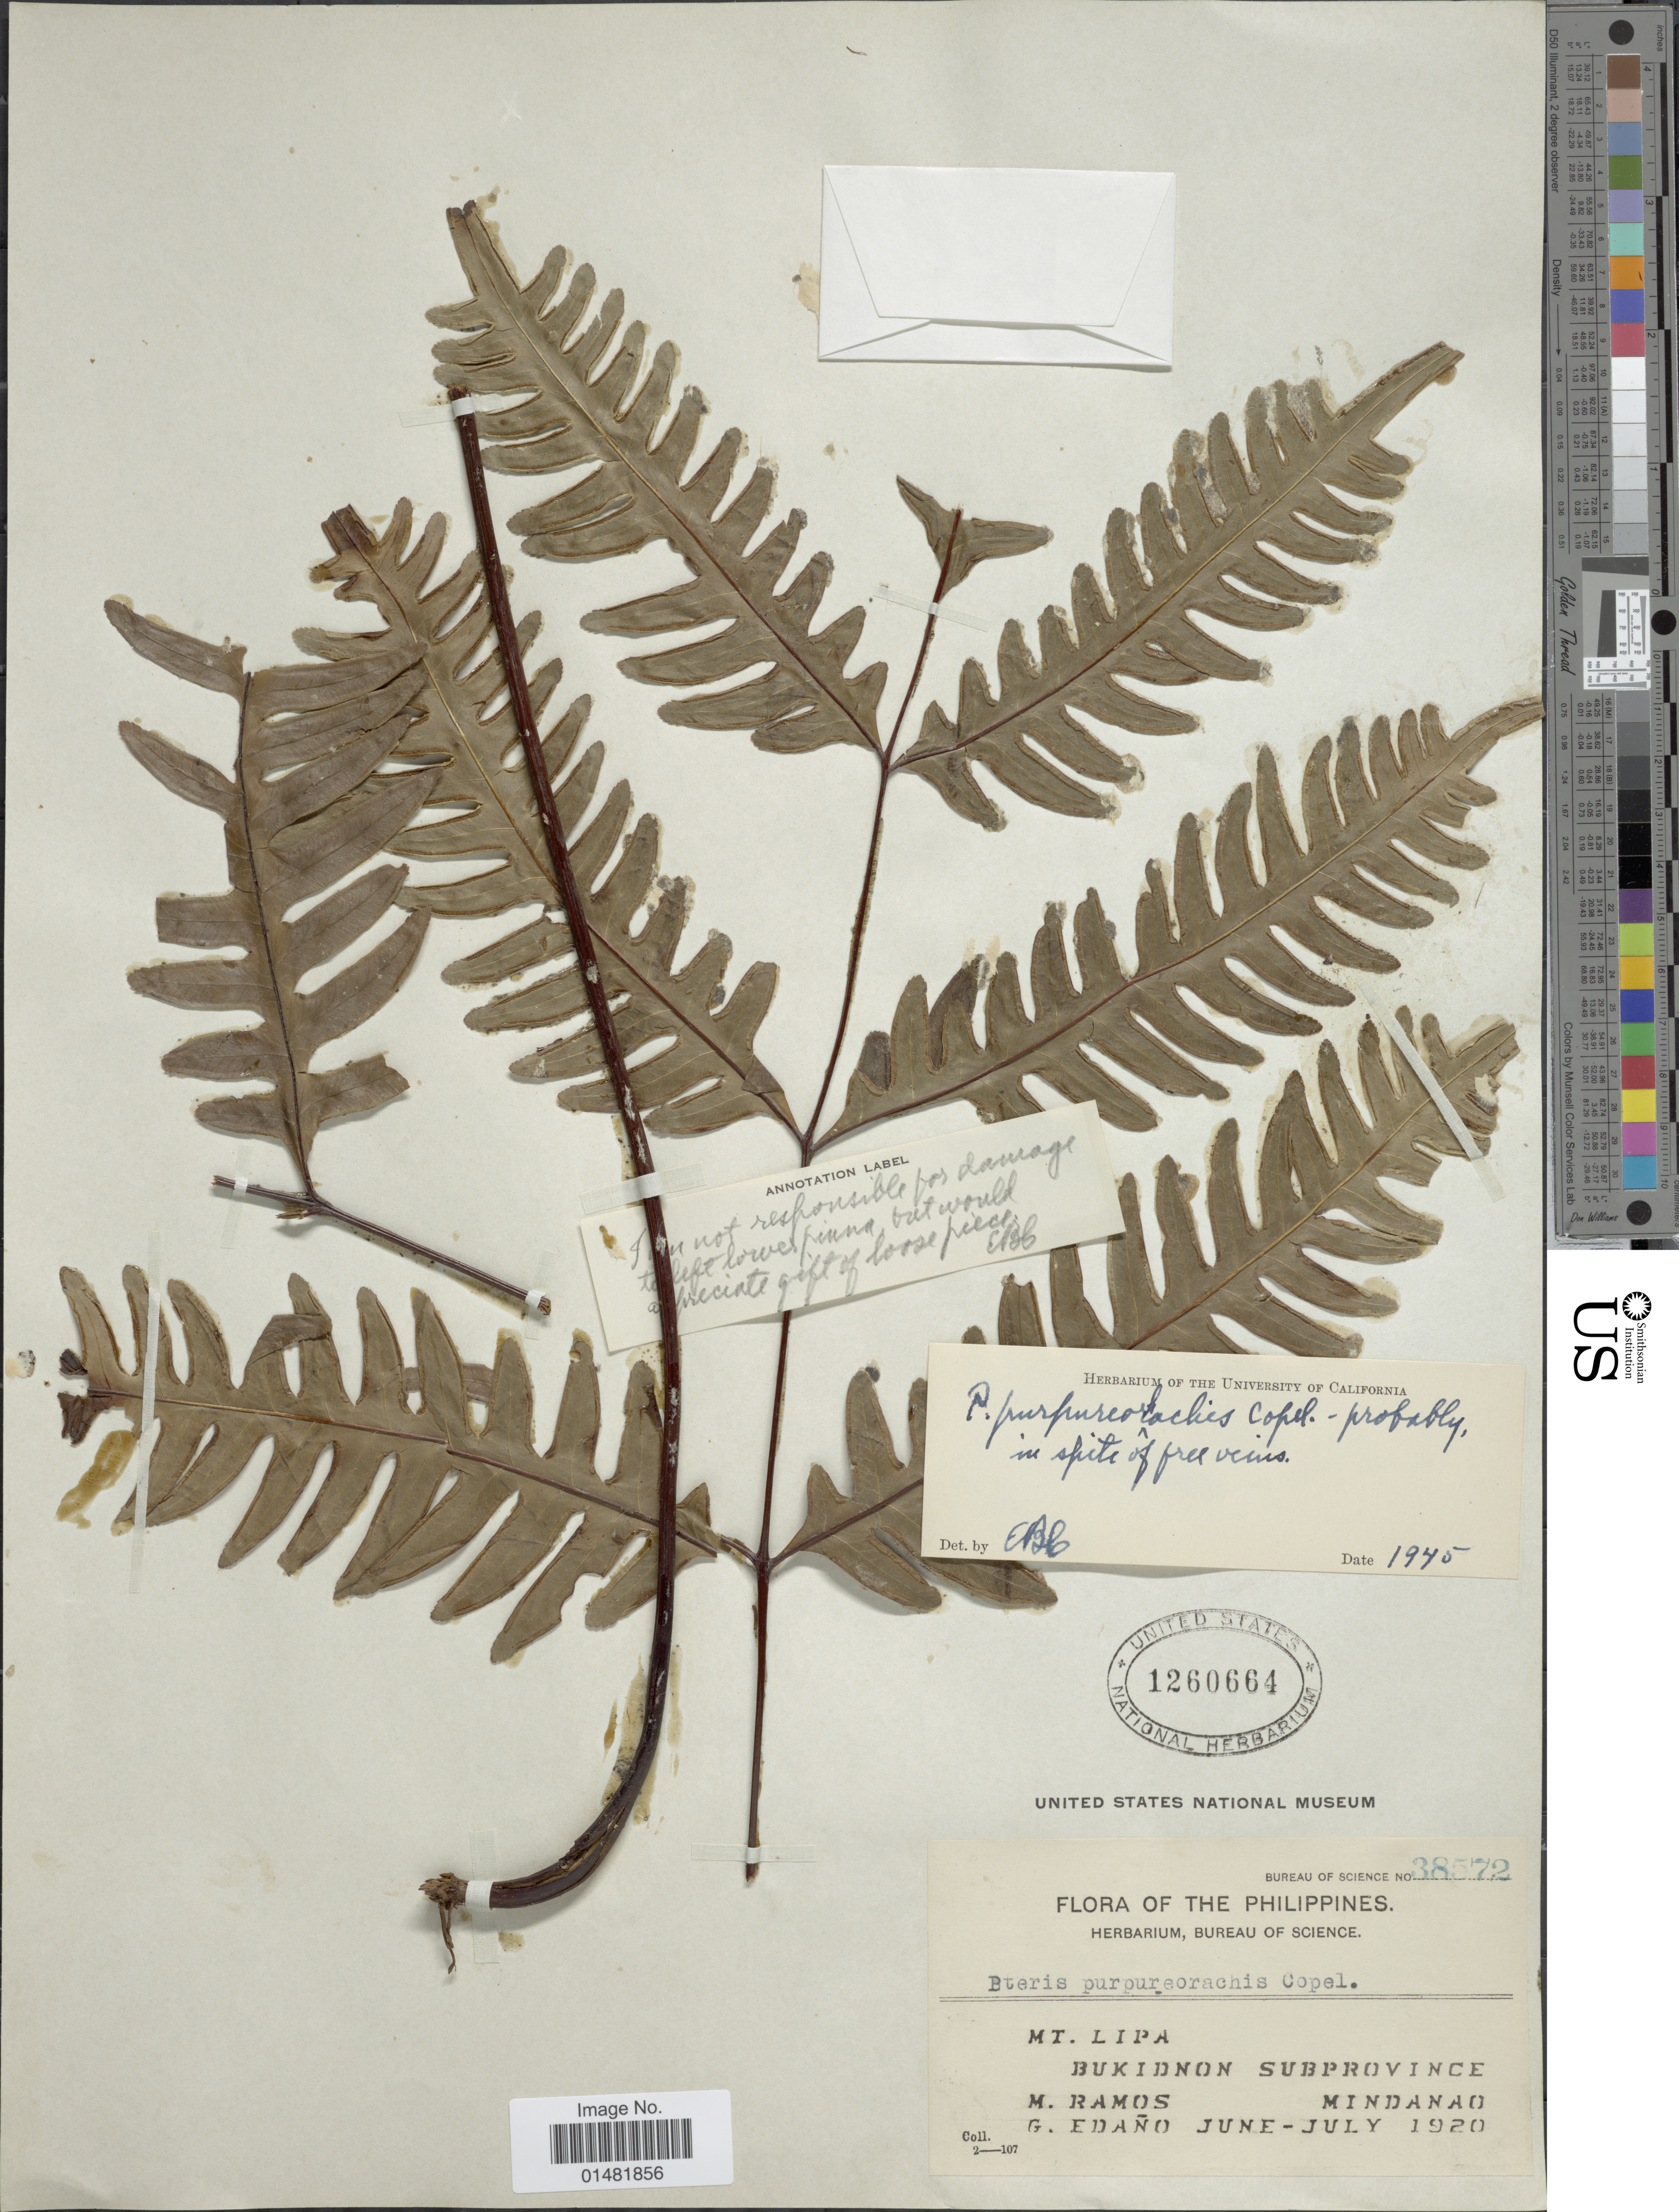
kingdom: Plantae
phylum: Tracheophyta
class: Polypodiopsida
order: Polypodiales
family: Pteridaceae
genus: Pteris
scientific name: Pteris purpureorachis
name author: Copel.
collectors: M. Ramos & G. Edaño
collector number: Bureau of Science 38572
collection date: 1920-06/1920-07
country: Philippines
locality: Mt. Lipa, Bukidnon Subprovince, Mindanao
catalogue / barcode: US 1260664